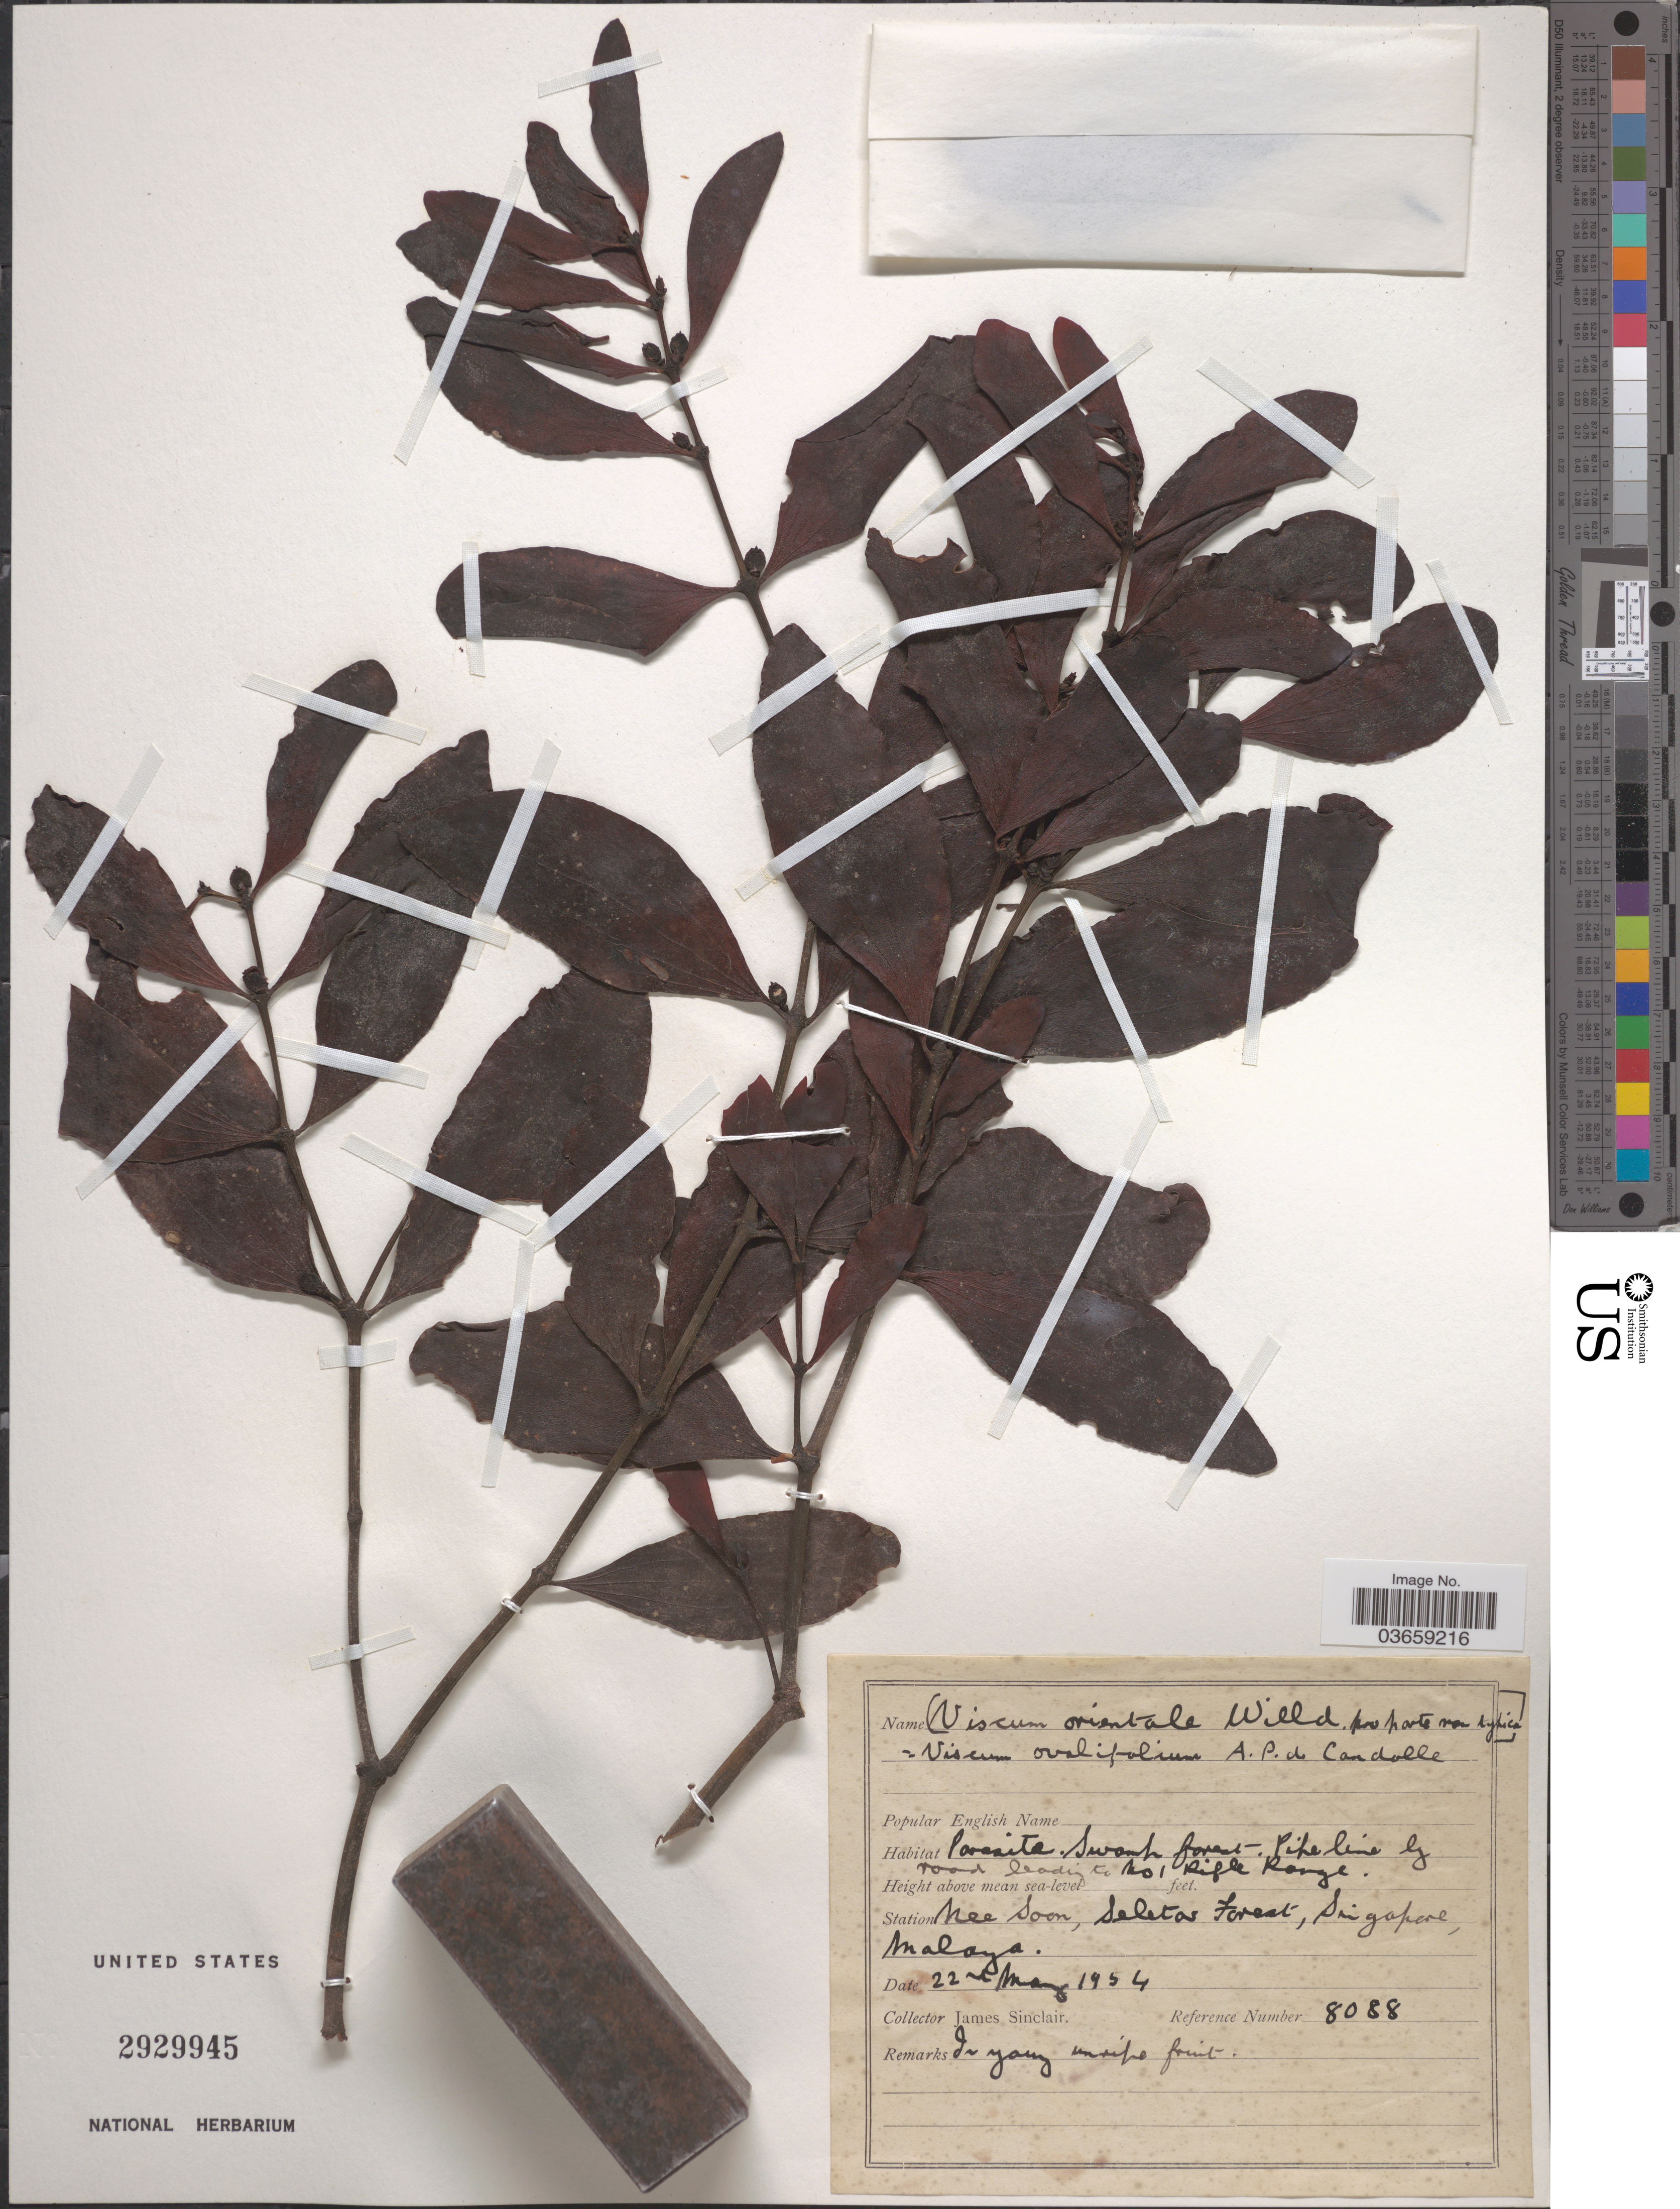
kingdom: Plantae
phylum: Tracheophyta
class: Magnoliopsida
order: Santalales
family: Viscaceae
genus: Viscum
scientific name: Viscum orientale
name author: DC.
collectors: J. Sinclair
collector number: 8088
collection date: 1954-05-22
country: Singapore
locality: Station Nee Soon, Seletar Forest, Malaya. Pipeline by road leading to No 1 Rifle Range.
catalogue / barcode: US 2929945